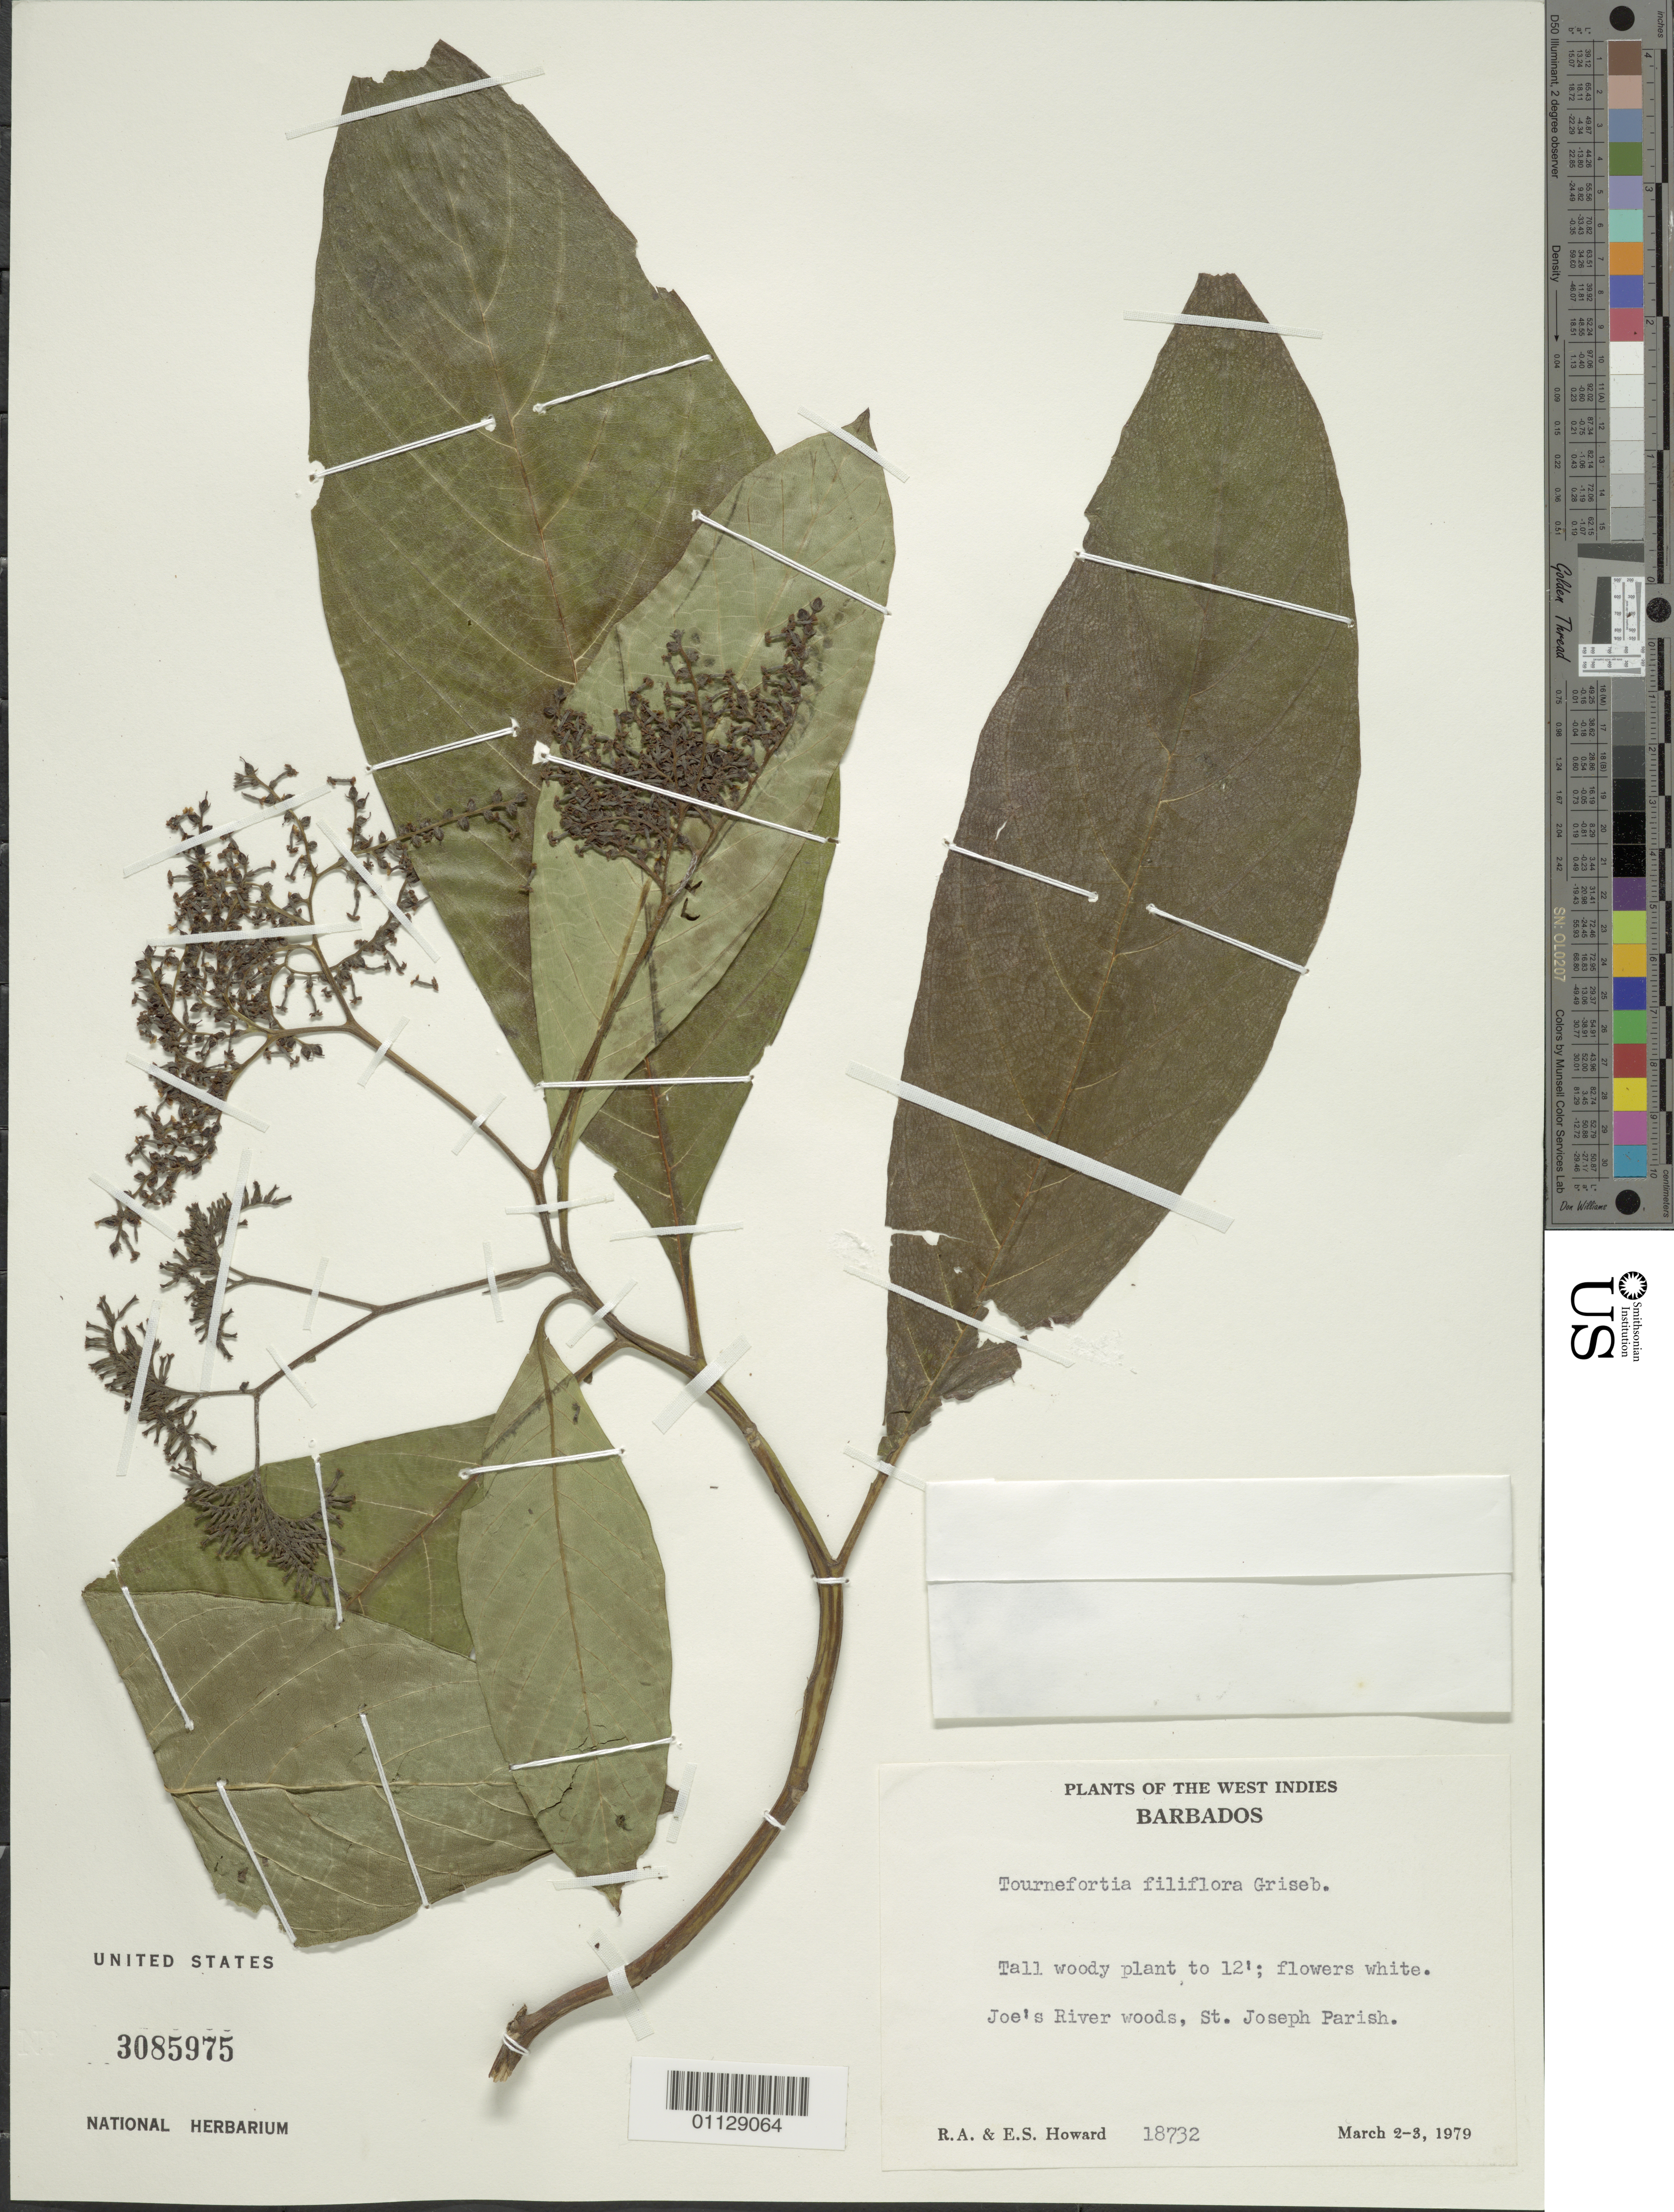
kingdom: Plantae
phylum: Tracheophyta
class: Magnoliopsida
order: Boraginales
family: Heliotropiaceae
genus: Tournefortia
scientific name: Tournefortia filiflora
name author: Griseb.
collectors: R. A. Howard & E. S. Howard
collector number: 18732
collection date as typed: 02 Mar 1979 to 03 Mar 1979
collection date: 1979-03-02/1979-03-03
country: Barbados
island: Barbados I.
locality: Joe's River Woods, St. Joseph Parish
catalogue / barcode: US 3085975